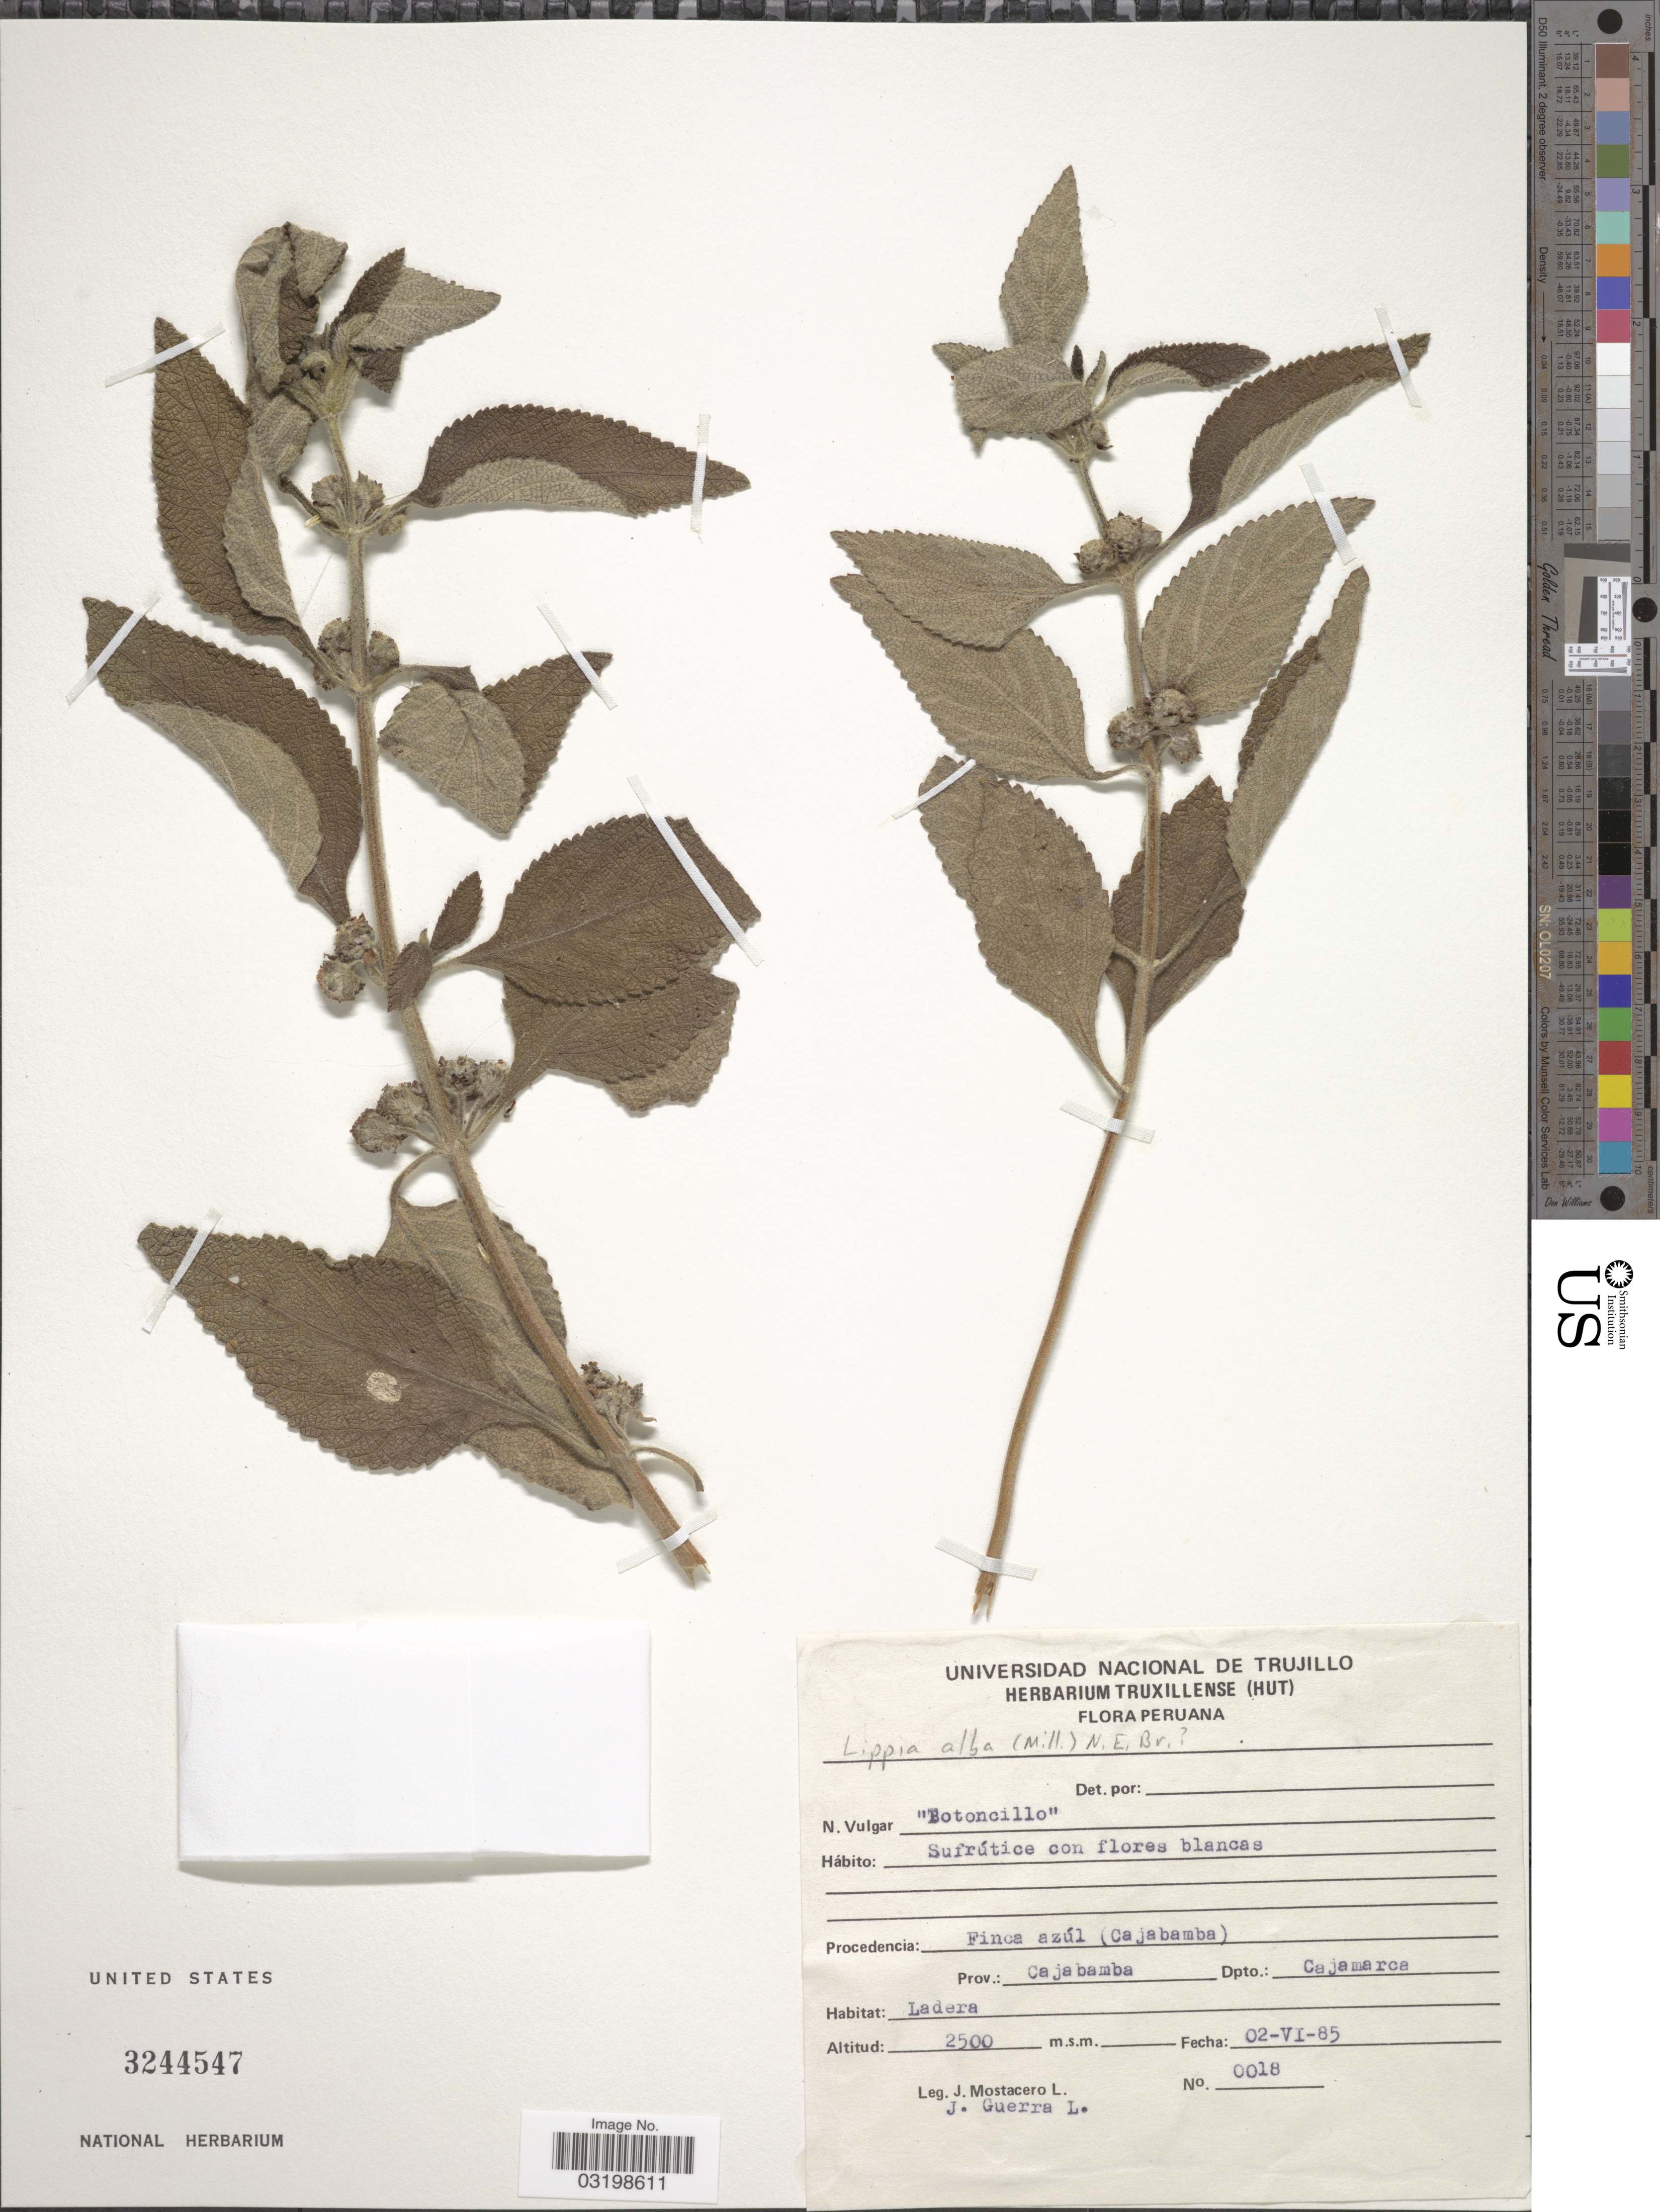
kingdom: Plantae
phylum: Tracheophyta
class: Magnoliopsida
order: Lamiales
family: Verbenaceae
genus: Lippia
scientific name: Lippia alba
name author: (Mill.) N.E. Br. ex Britton & P. Wilson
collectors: J. Mostacero L. & J. Guerra L.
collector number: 0018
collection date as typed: Transcribed d/m/y: 2/6/85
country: Peru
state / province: Cajamarca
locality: Procedencia: Finca azúl (Cajabamba), Prov.: Cajabamba, Dpto.: Cajamarca.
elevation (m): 2500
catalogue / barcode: US 3244547